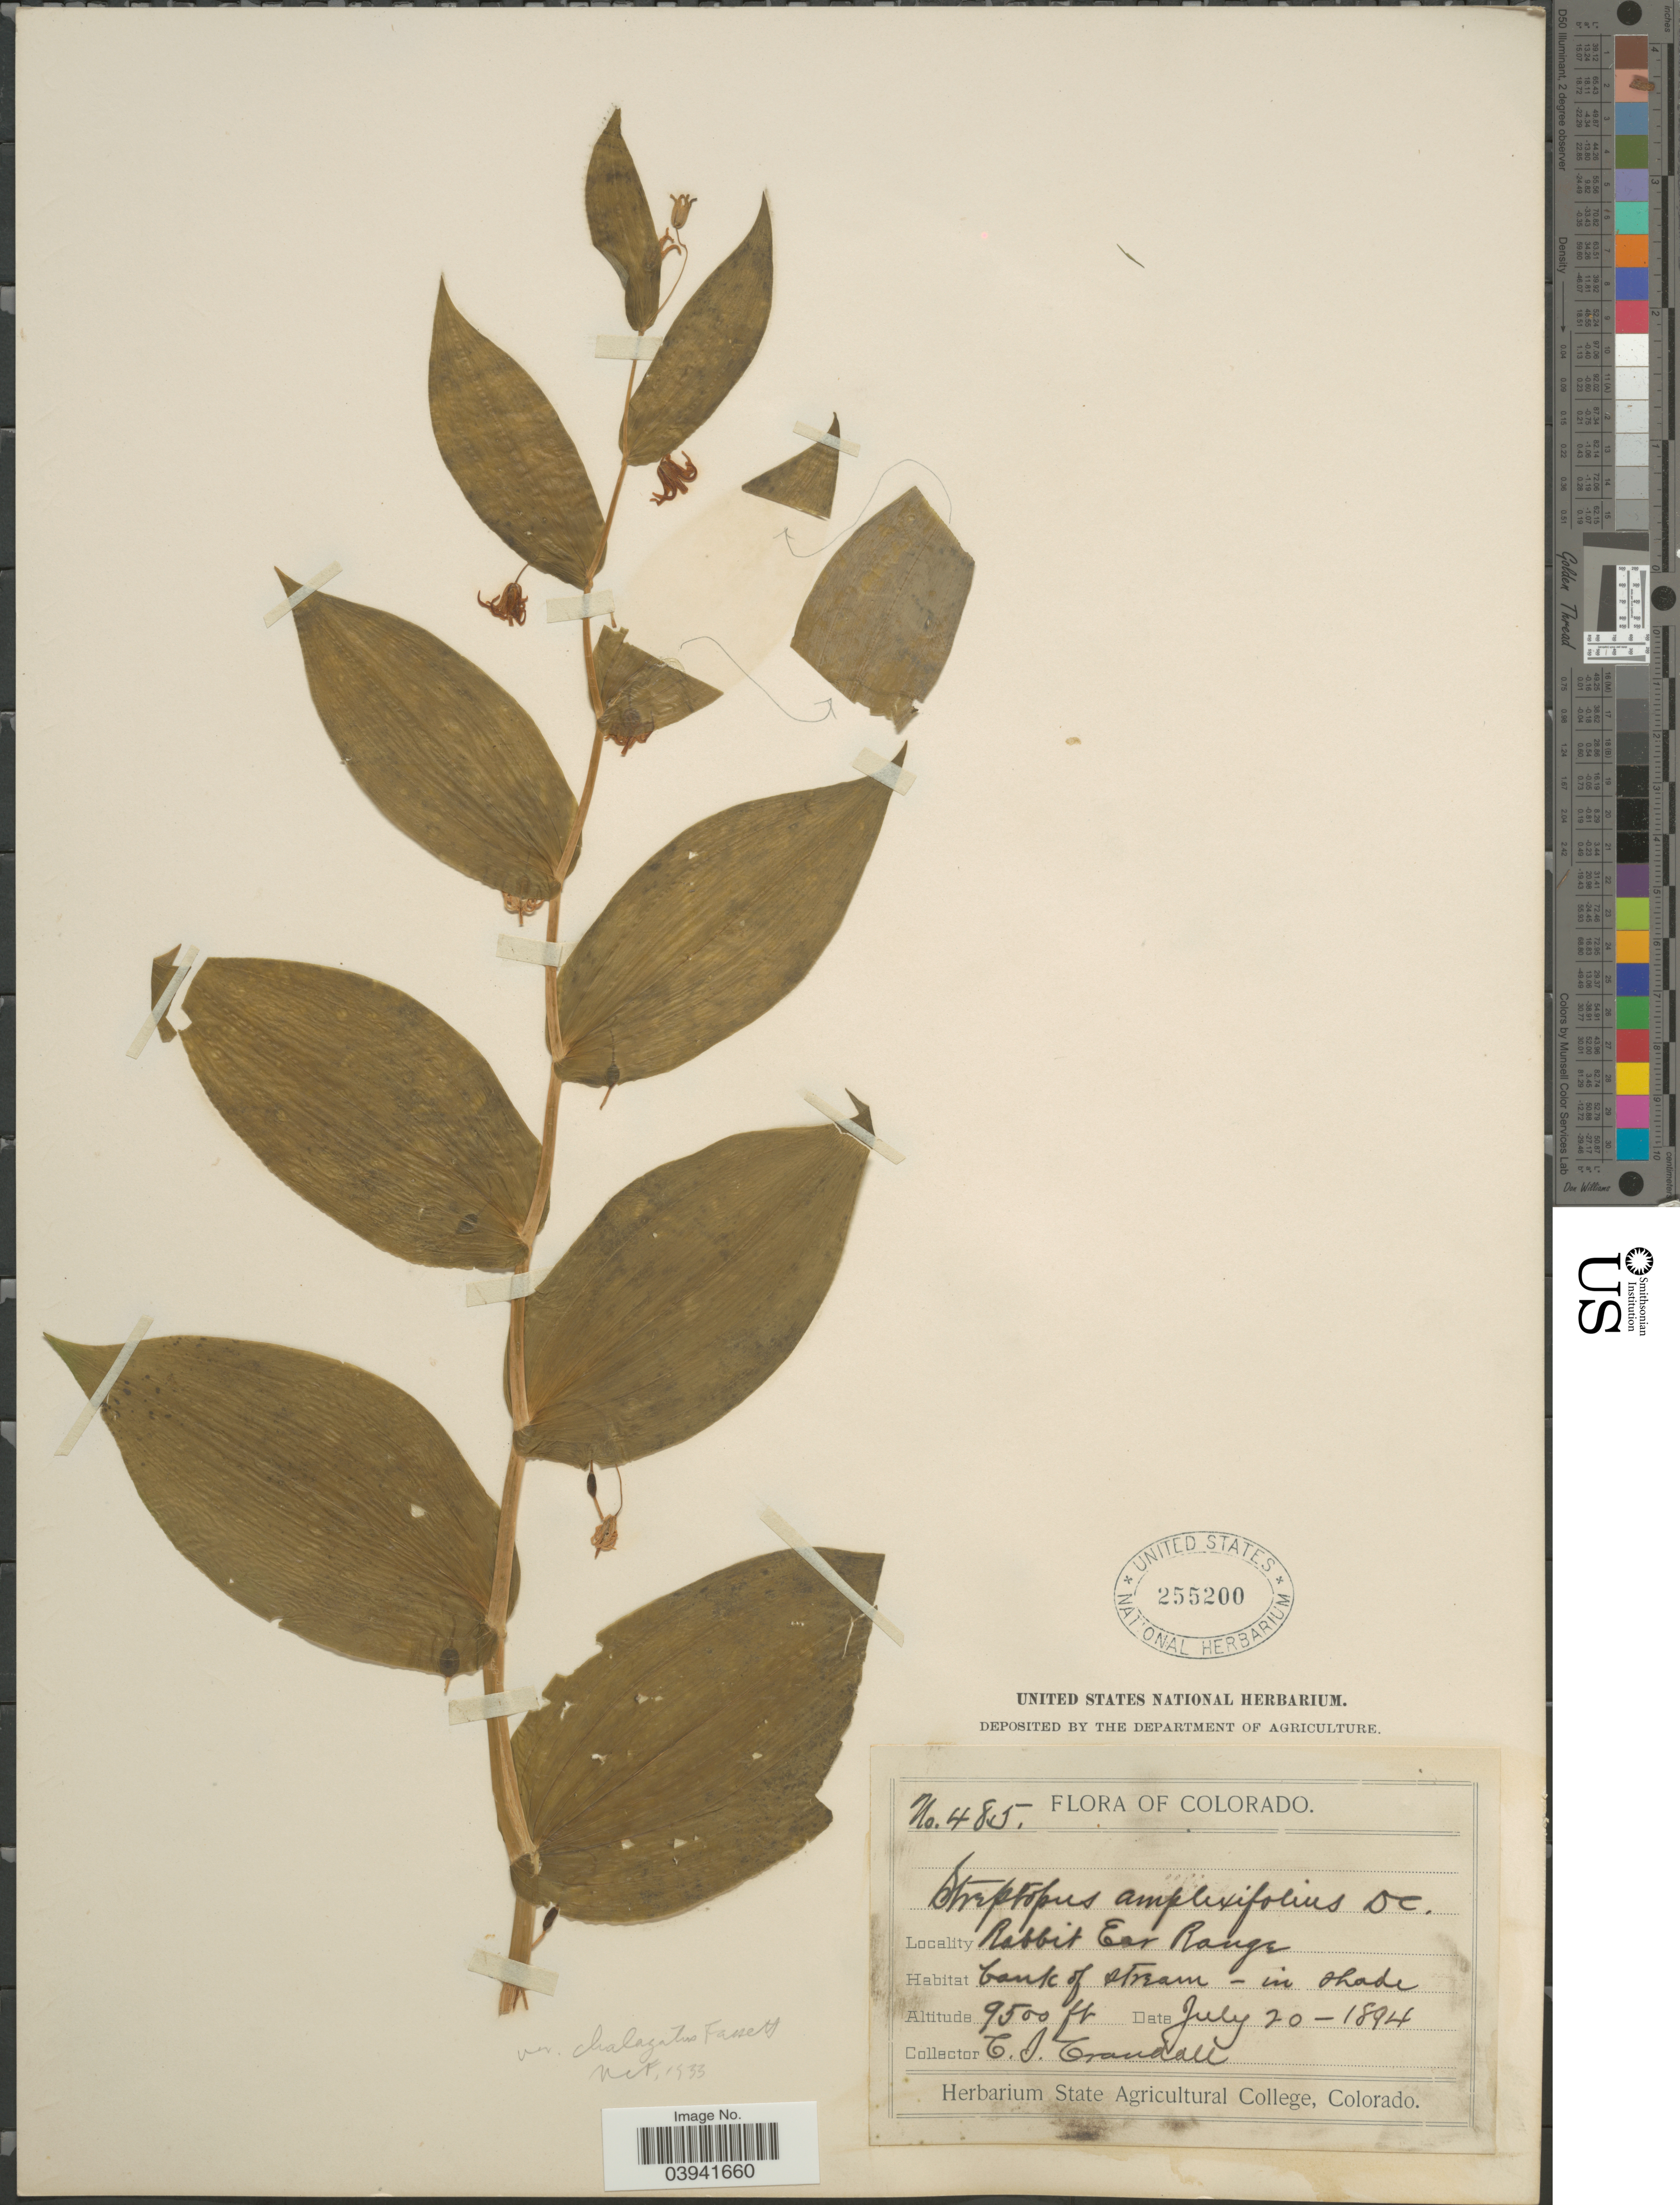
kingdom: Plantae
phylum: Tracheophyta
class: Liliopsida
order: Liliales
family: Liliaceae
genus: Streptopus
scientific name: Streptopus amplexifolius var. chalazatus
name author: Fassett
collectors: C. Crandall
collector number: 485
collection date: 1894-07-20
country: United States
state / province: Colorado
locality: Rabbit Ear Range.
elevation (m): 2896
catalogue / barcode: US 255200